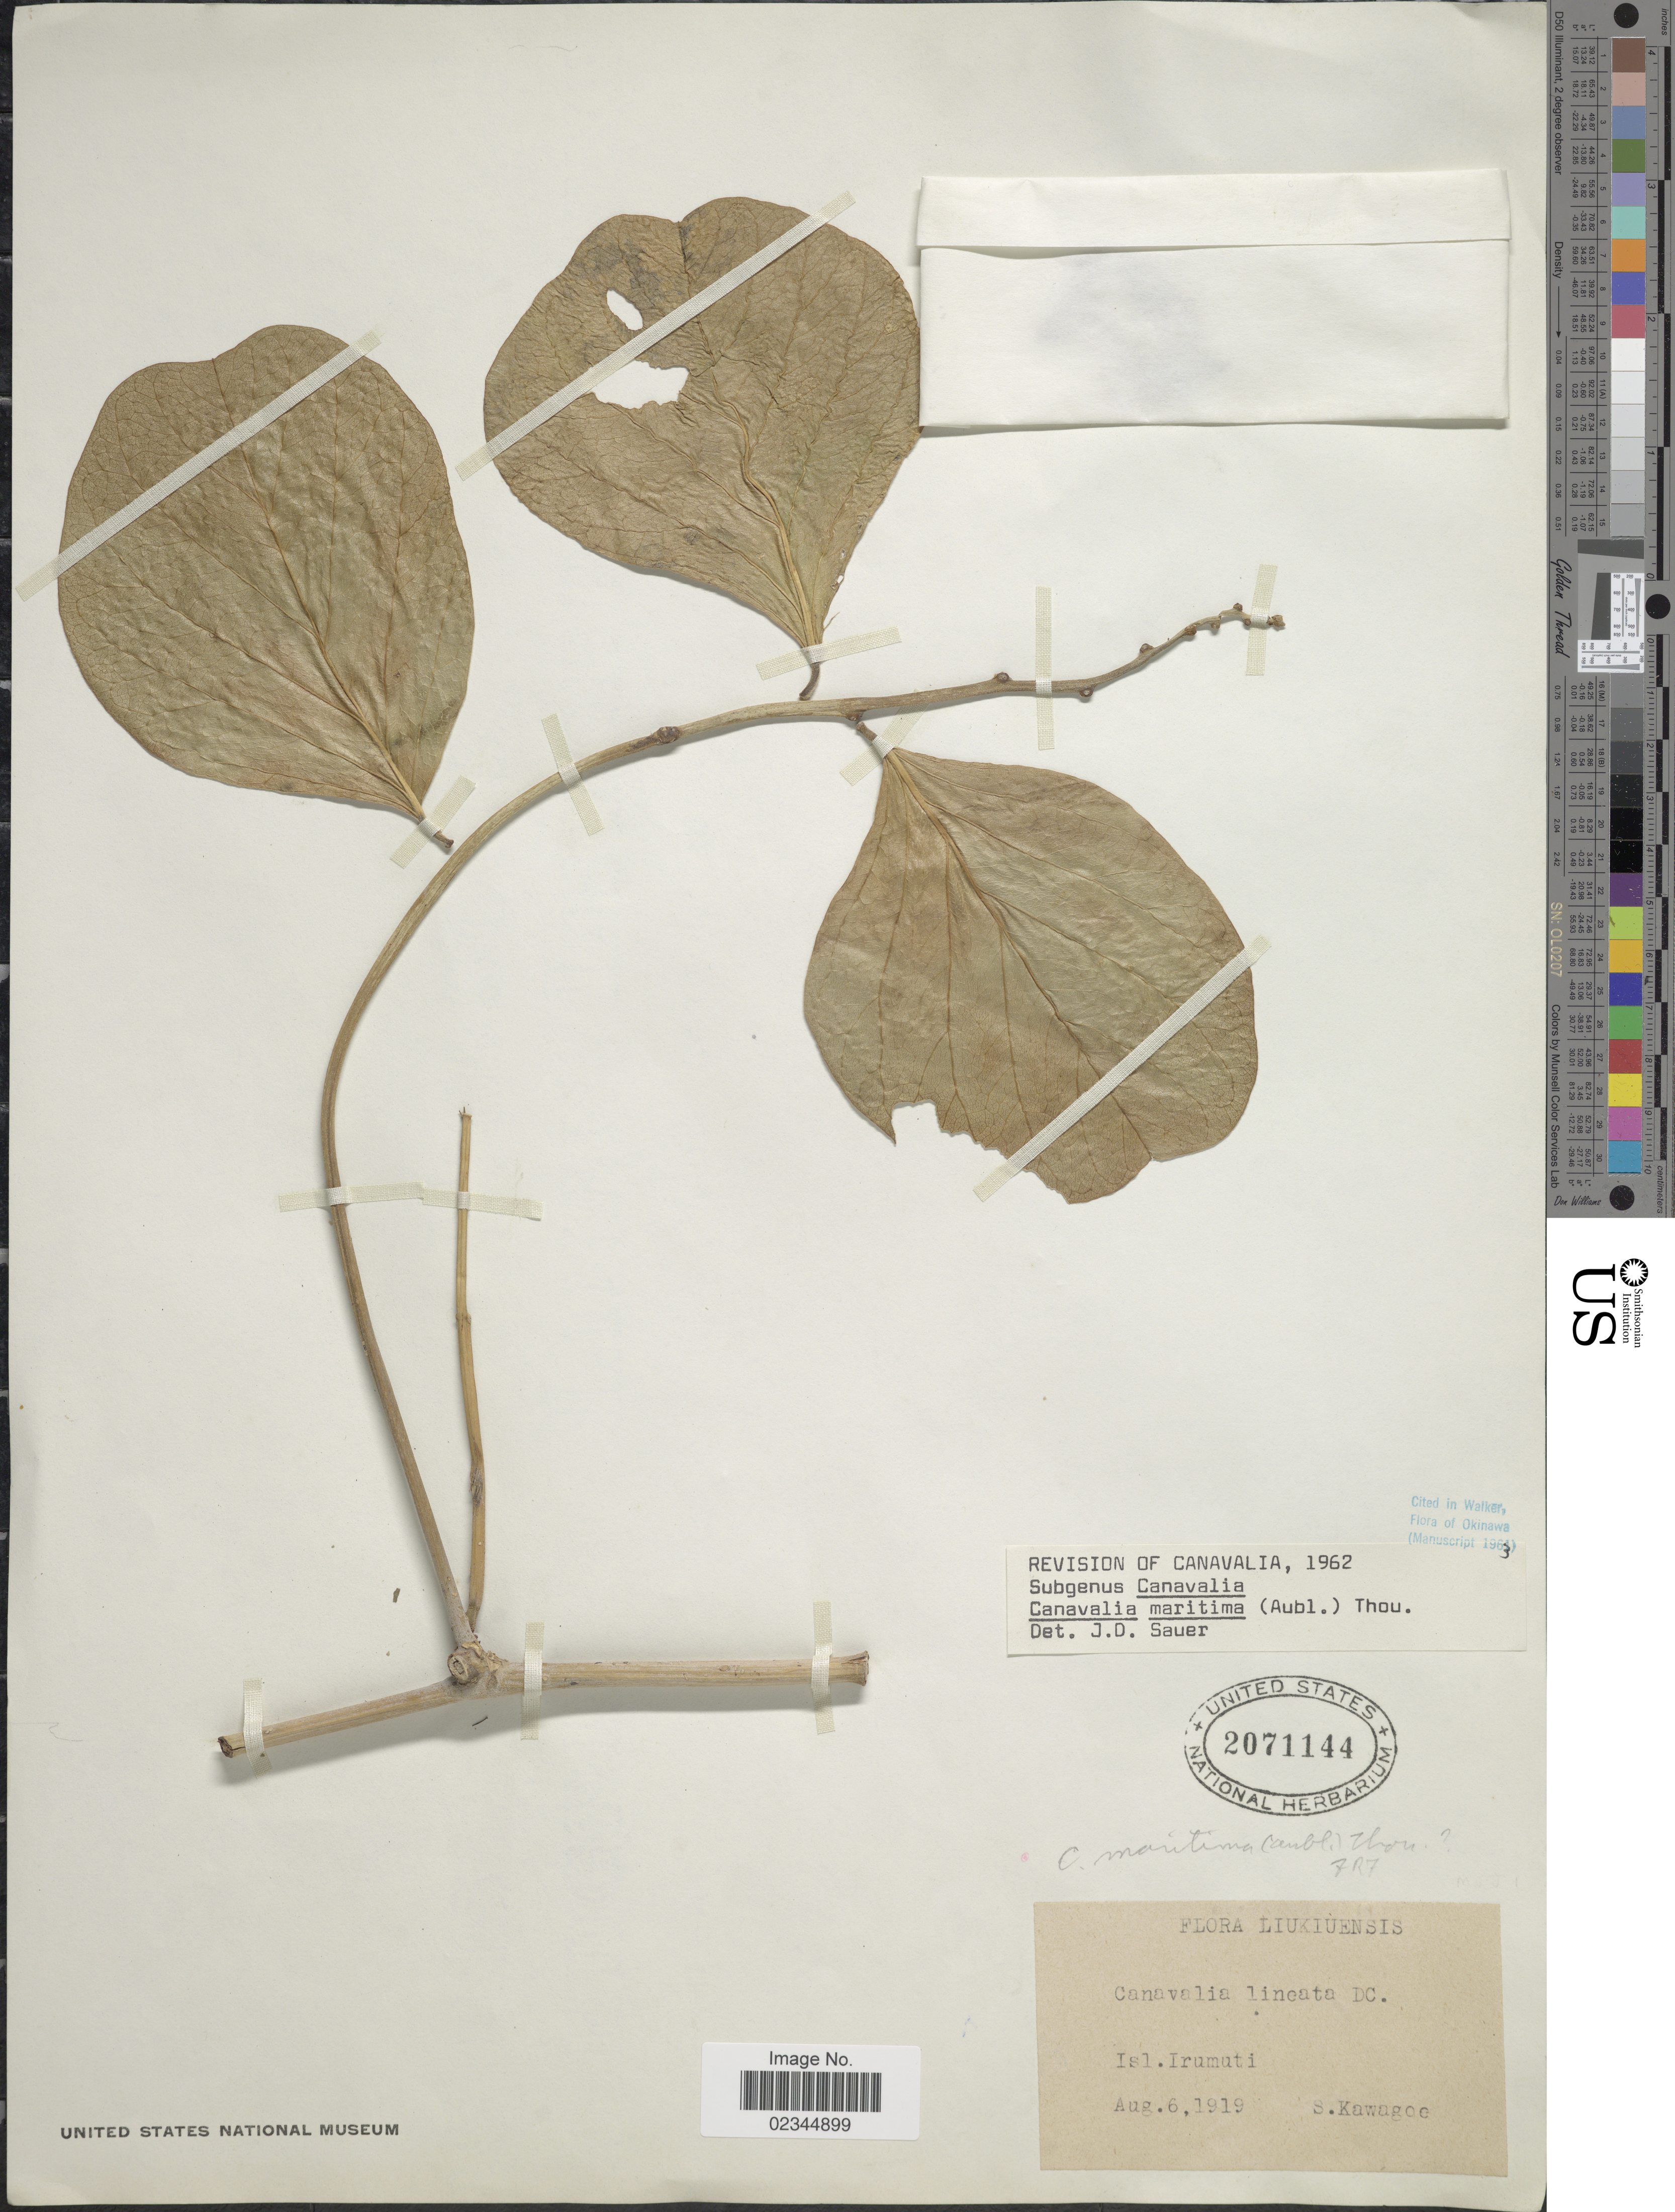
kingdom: Plantae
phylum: Tracheophyta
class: Magnoliopsida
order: Fabales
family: Fabaceae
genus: Canavalia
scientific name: Canavalia rosea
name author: (Sw.) DC.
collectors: S. Kawagoe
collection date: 1919-08-06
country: Japan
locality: Liukiuensis, Isl. Irumuti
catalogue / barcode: US 2071144